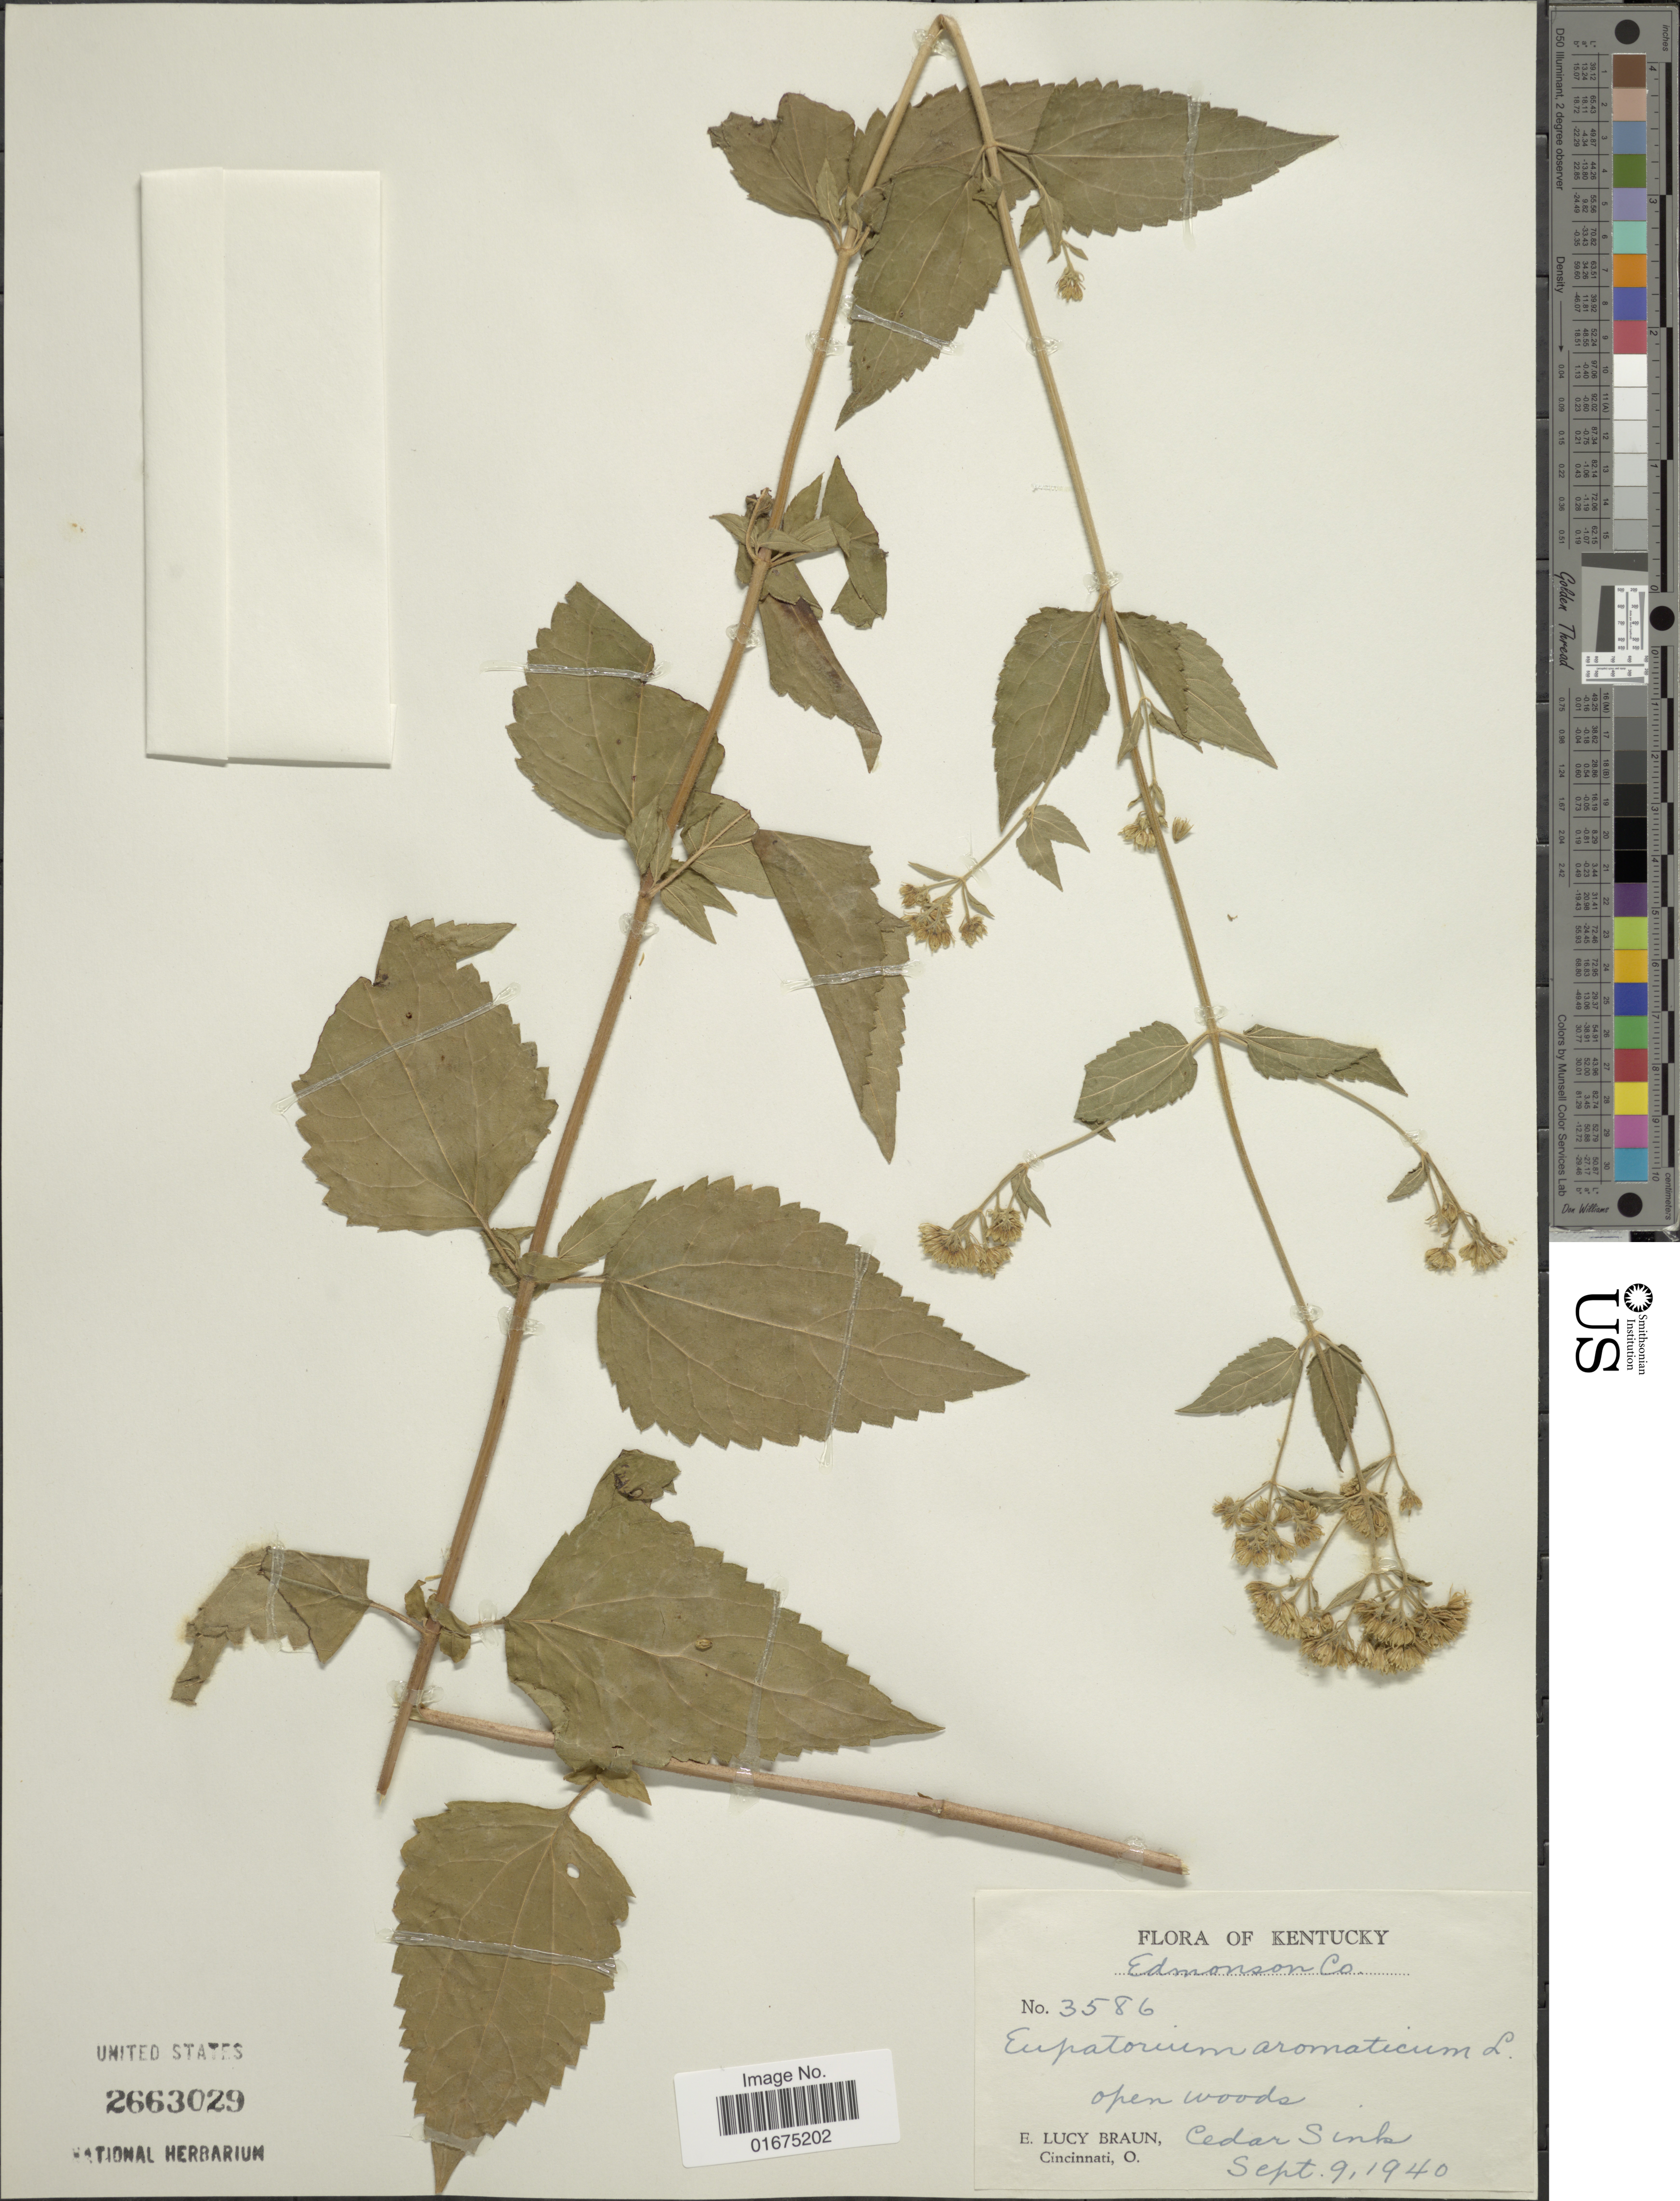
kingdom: Plantae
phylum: Tracheophyta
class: Magnoliopsida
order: Asterales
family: Asteraceae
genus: Ageratina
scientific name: Ageratina aromatica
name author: (L.) Spach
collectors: E. L. Braun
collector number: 3586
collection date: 1940-09-09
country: United States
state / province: Kentucky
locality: Edmonson Co. Cedar Sink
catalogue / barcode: US 2663029